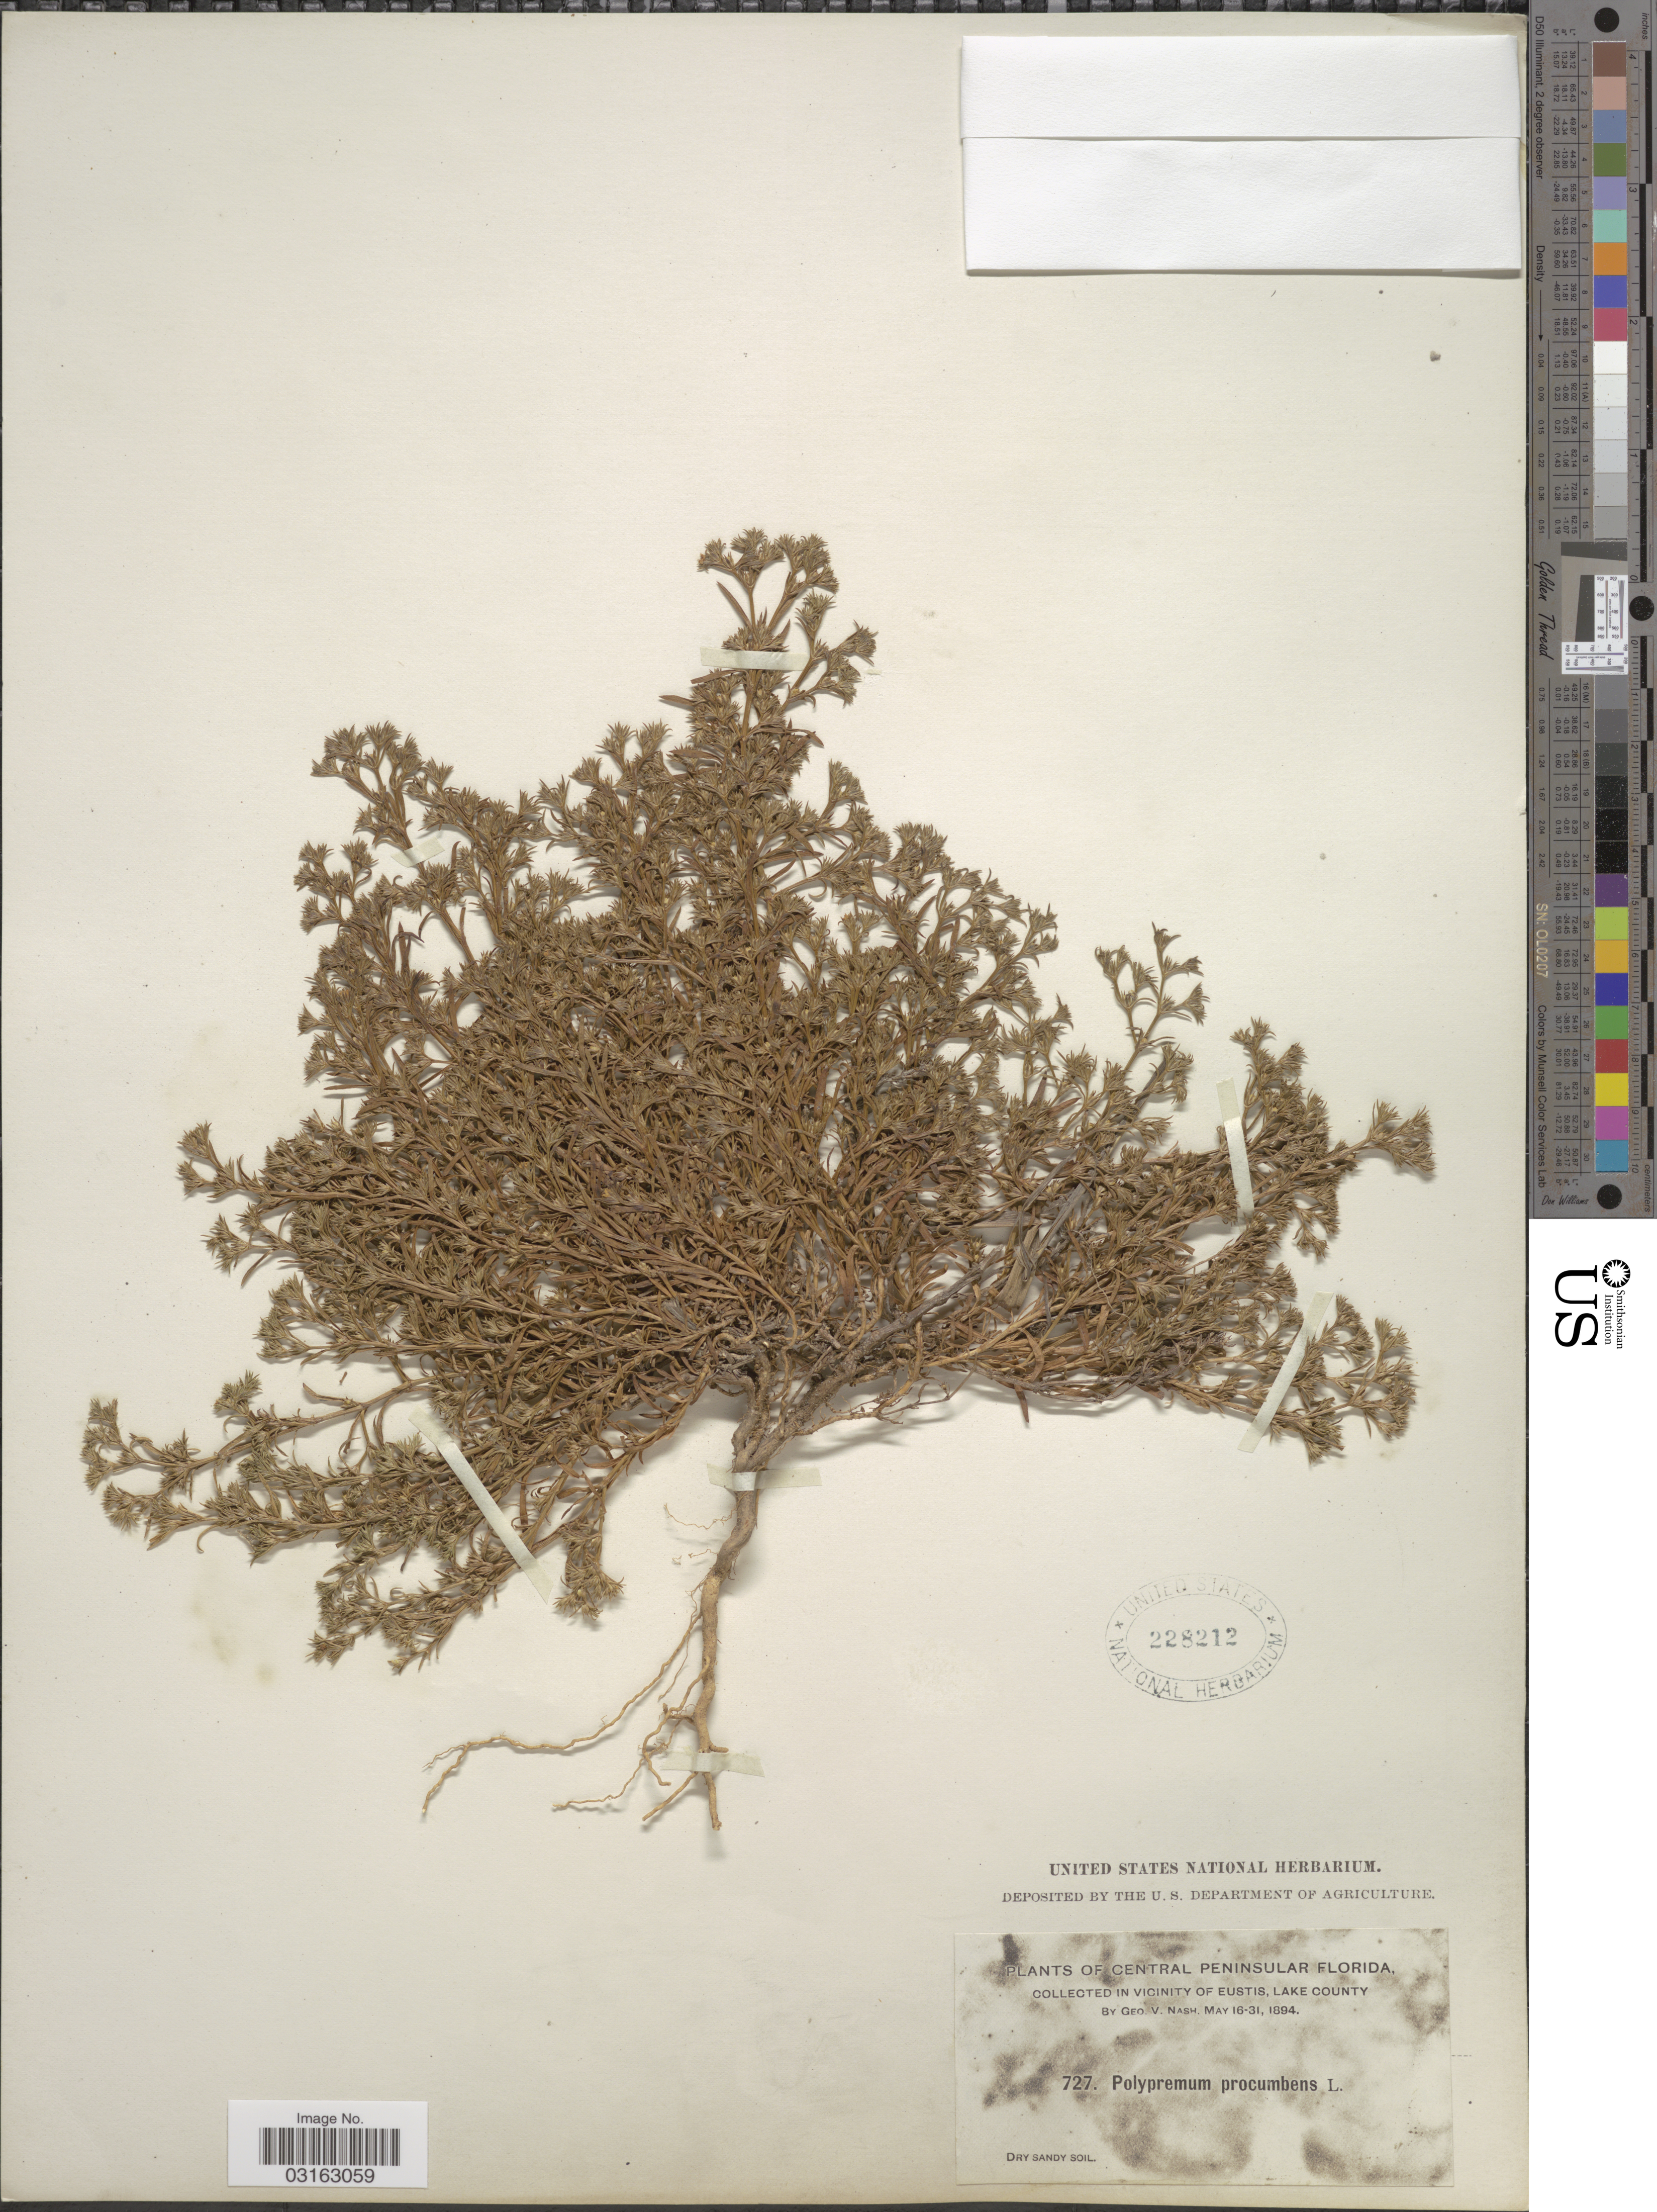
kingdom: Plantae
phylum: Tracheophyta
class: Magnoliopsida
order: Lamiales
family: Tetrachondraceae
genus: Polypremum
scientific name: Polypremum procumbens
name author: L.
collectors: G. V. Nash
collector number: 727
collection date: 1894-05-16/1894-05-31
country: United States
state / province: Florida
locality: Central Peninsular Florida. In Vicinity of Eustis, Lake County.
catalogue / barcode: US 228212